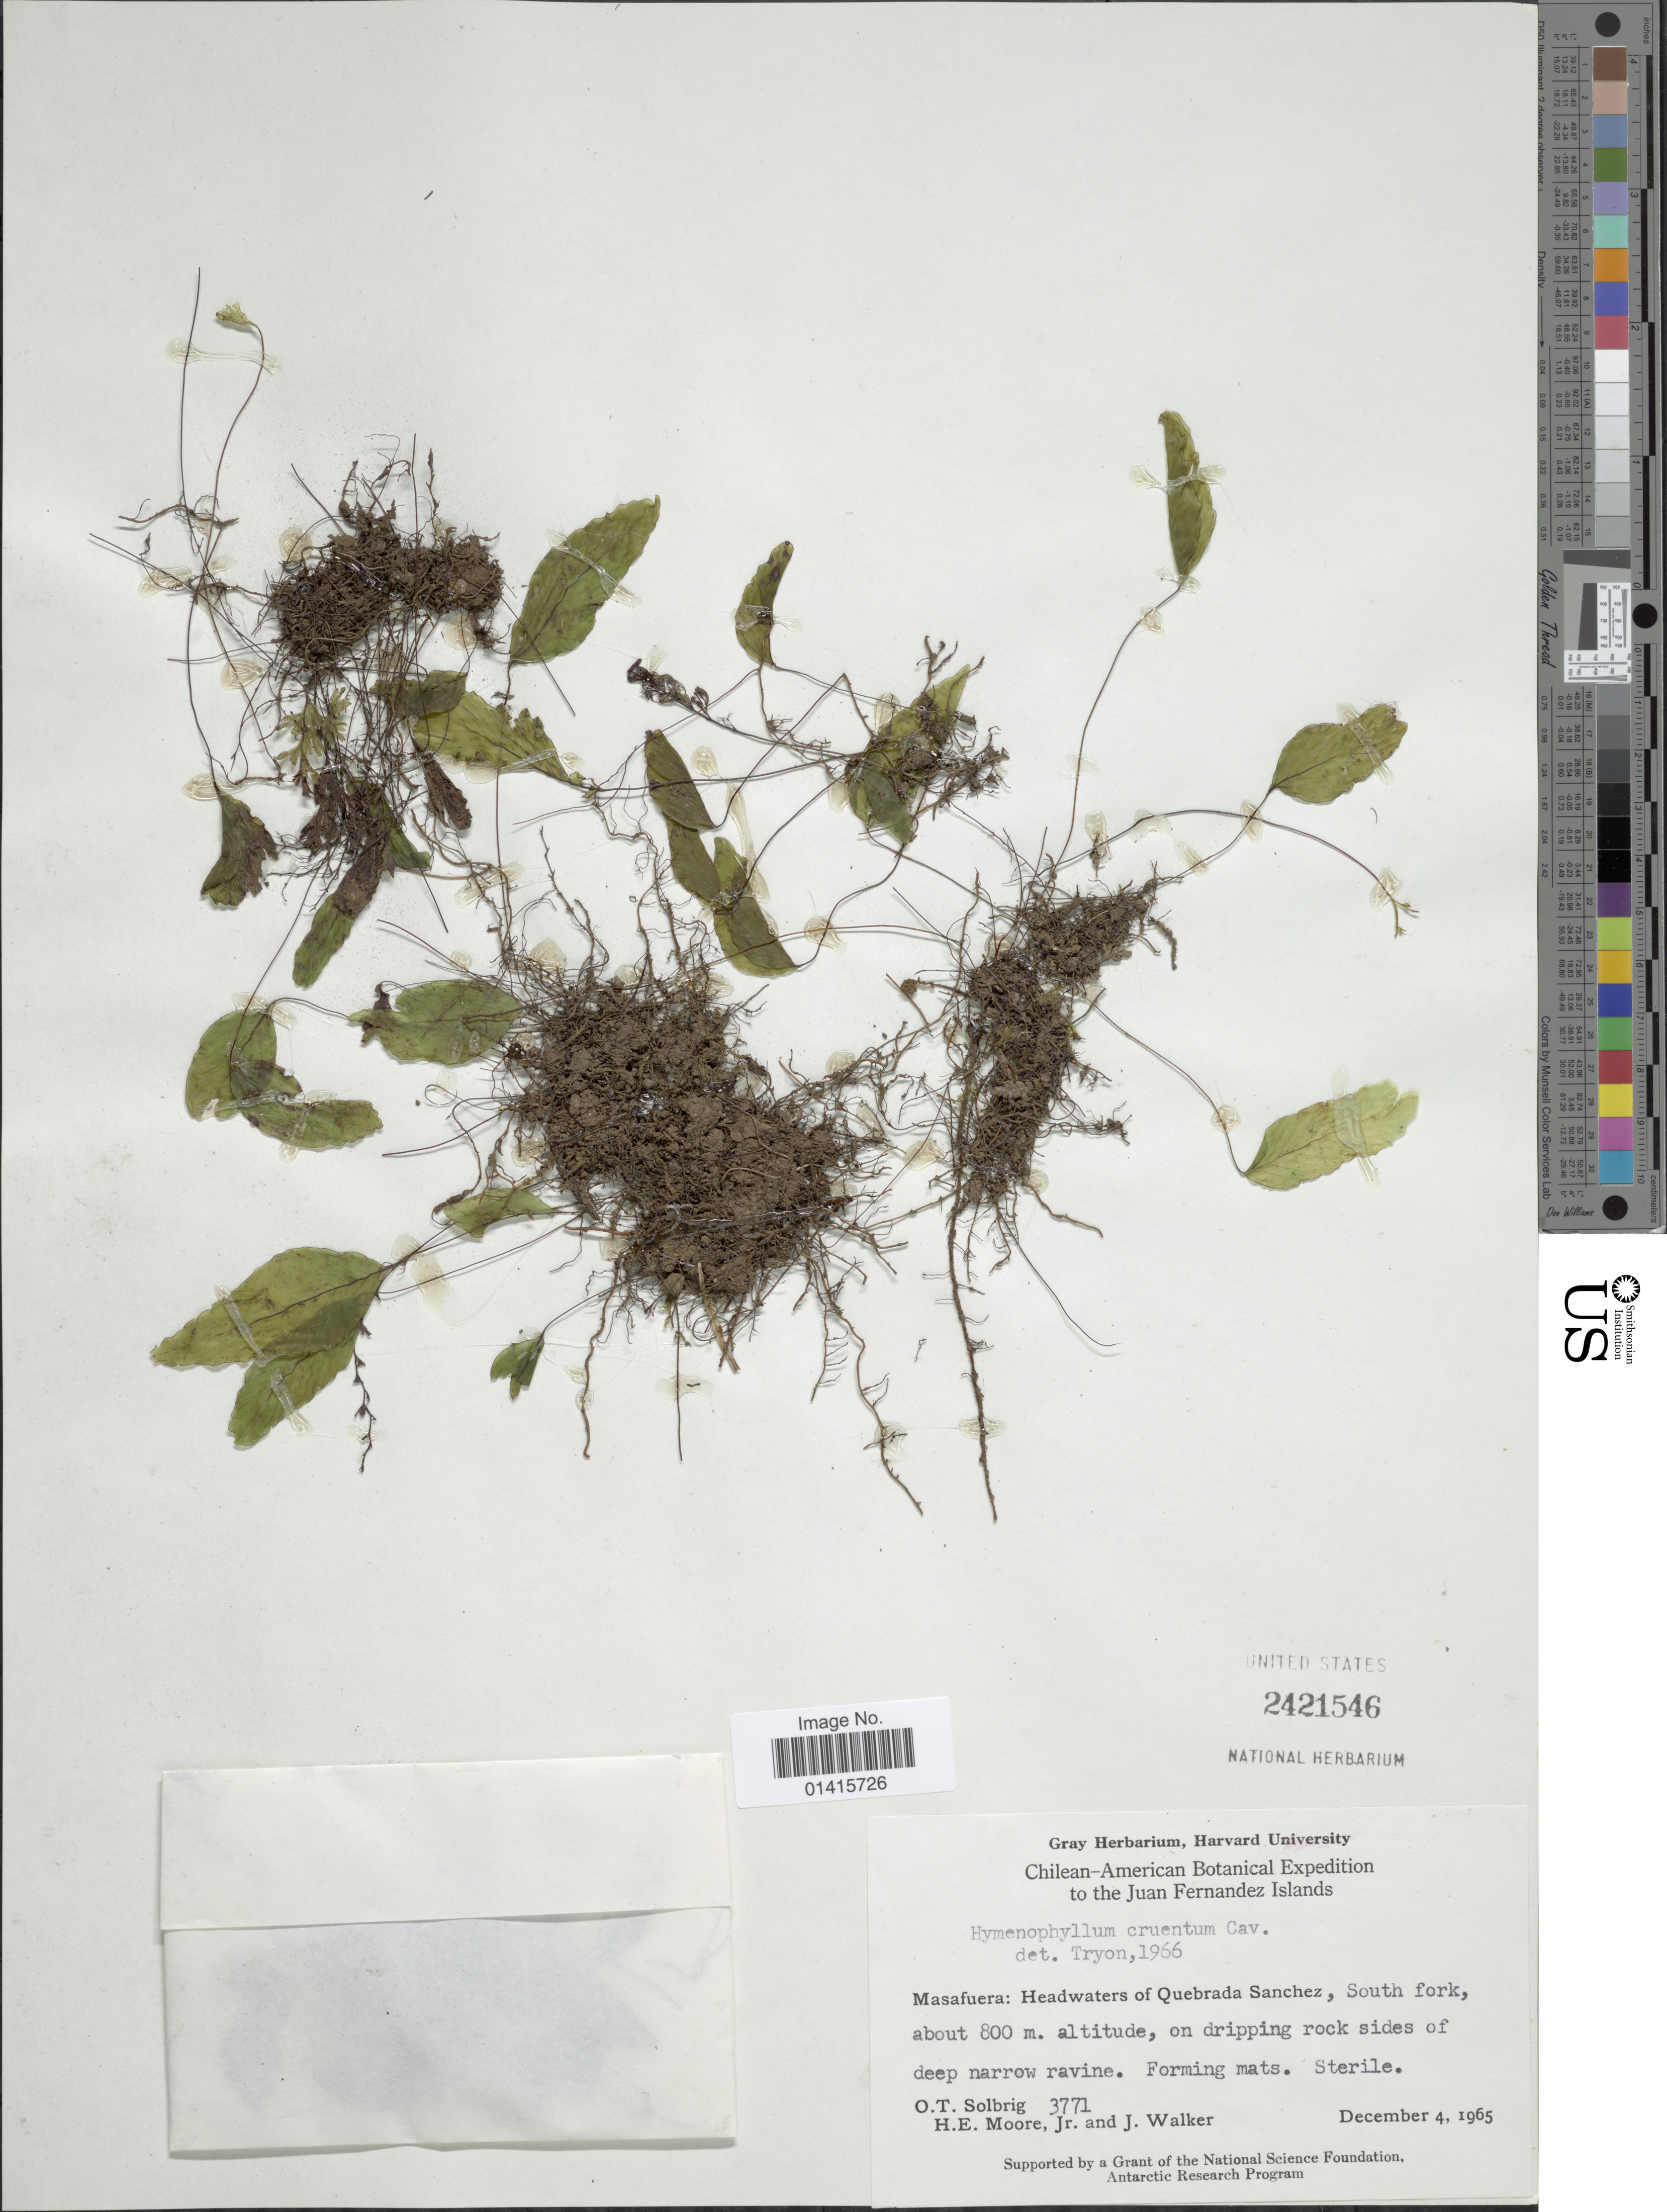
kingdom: Plantae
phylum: Tracheophyta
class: Polypodiopsida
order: Hymenophyllales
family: Hymenophyllaceae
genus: Hymenophyllum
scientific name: Hymenophyllum cruentum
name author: Cav.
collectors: O. T. Solbrig, H. Moore & J. Walker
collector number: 3771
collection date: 1965-12-04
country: Chile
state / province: Valparaíso (V)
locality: Juan Fernandez Islands, Masafuera: Headwaters of Quebrada Sanchez, South fork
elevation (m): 800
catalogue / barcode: US 2421546